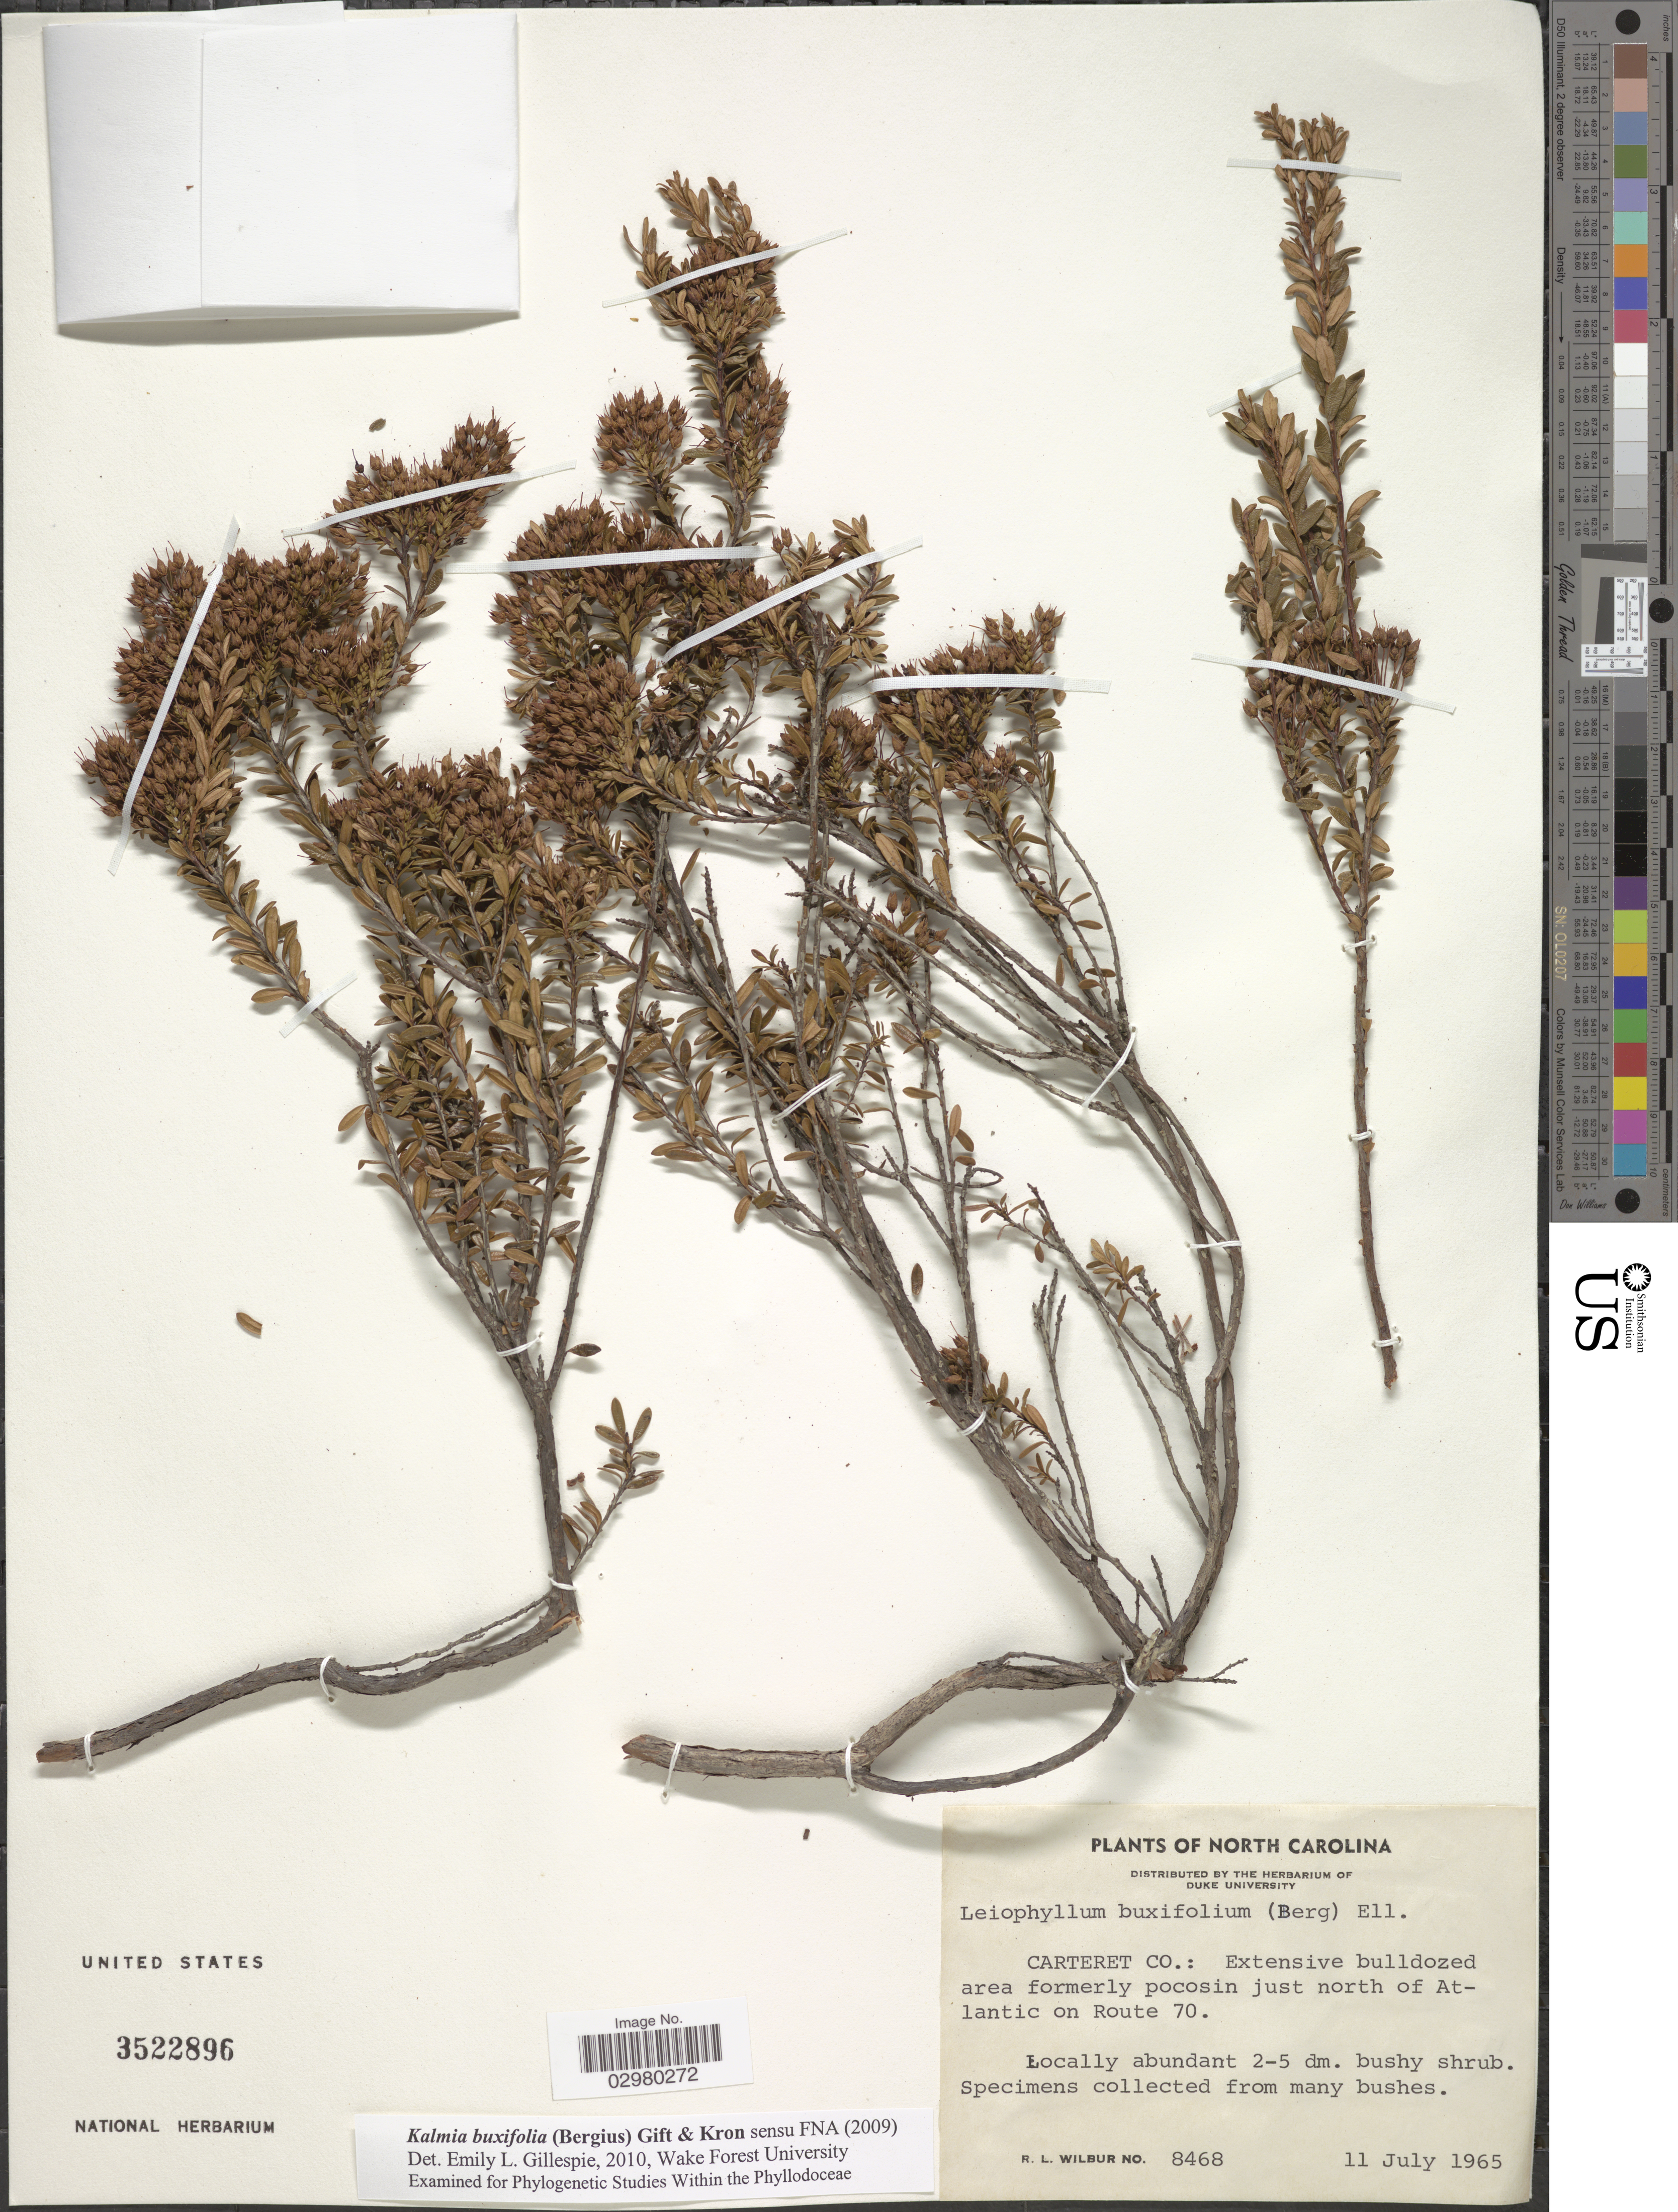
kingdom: Plantae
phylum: Tracheophyta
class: Magnoliopsida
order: Ericales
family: Ericaceae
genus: Leiophyllum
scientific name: Leiophyllum buxifolium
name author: (Bergius) Elliott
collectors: R. L. Wilbur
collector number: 8468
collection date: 1965-07-11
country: United States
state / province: North Carolina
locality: Carteret Co.: Extensive bulldozed area formerly pocosin just north of Atlantic on Route 70.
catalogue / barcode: US 3522896